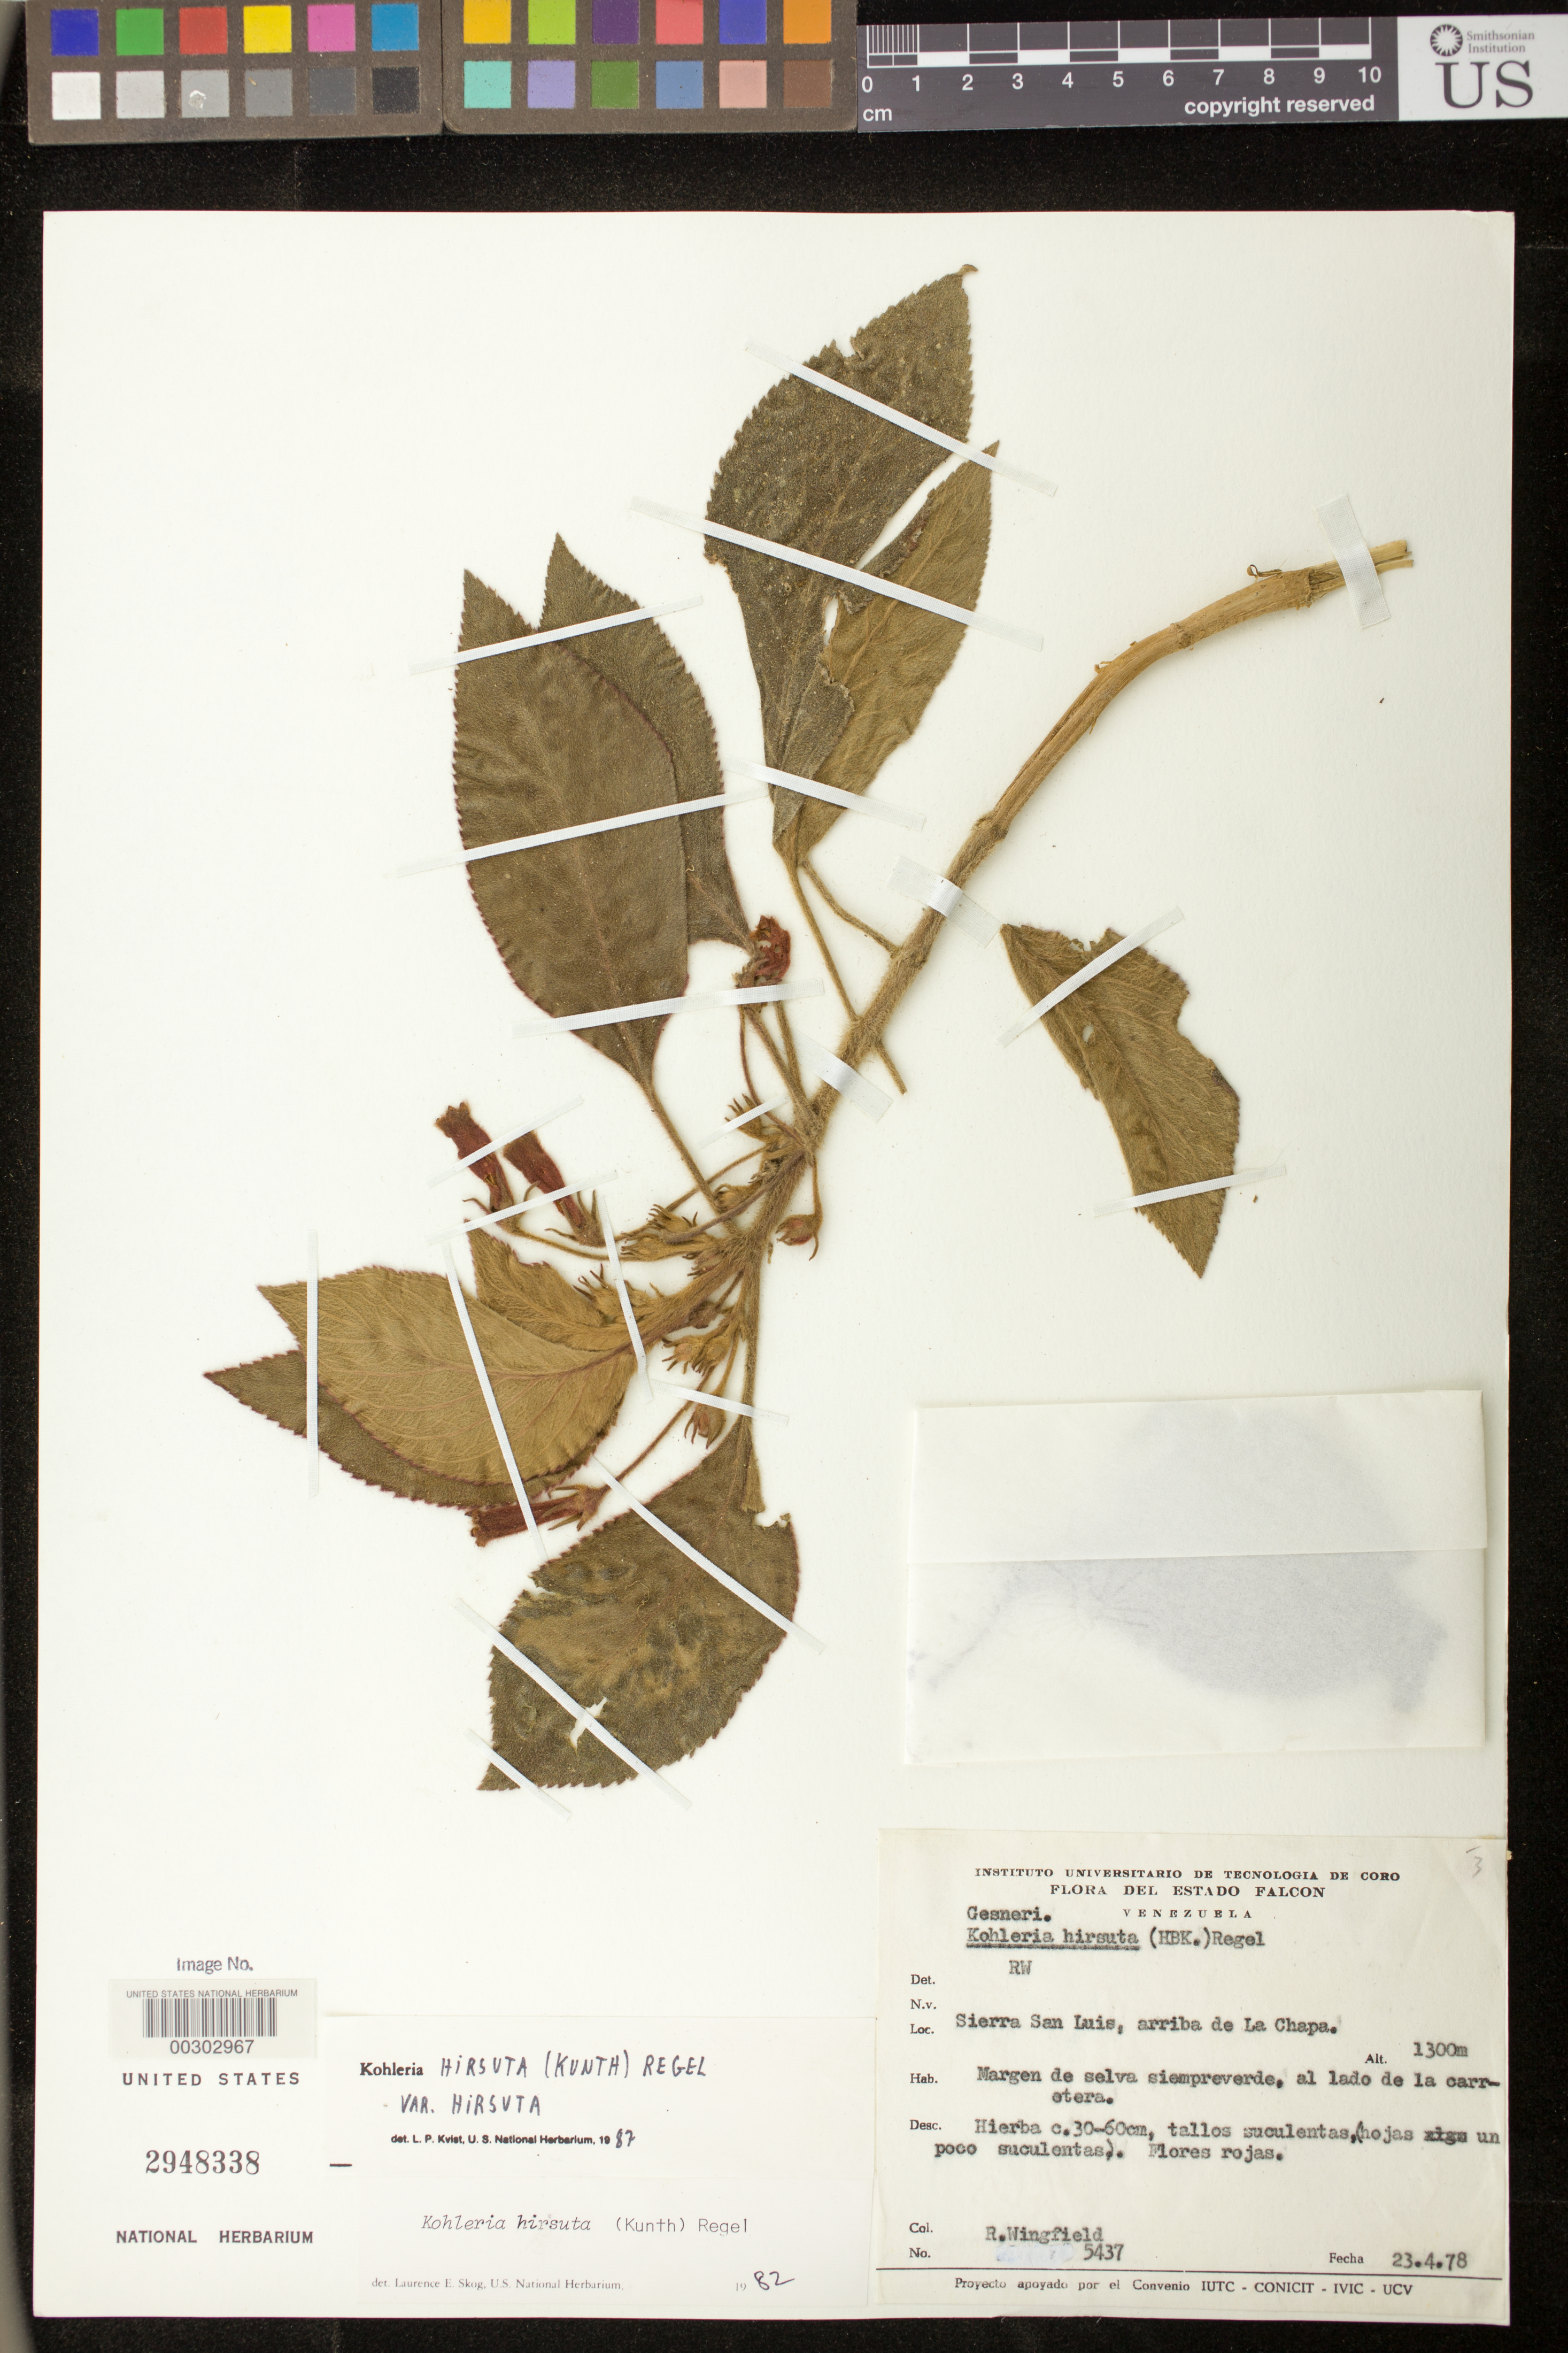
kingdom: Plantae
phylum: Tracheophyta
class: Magnoliopsida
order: Lamiales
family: Gesneriaceae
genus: Kohleria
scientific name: Kohleria hirsuta var. hirsuta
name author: (Kunth) Regel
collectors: R. Wingfield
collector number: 5437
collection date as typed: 23 Apr 1978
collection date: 1978-04-23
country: Venezuela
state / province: Bolívar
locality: Sierra San Luis, above La Chapa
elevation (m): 1300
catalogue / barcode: US 2948338